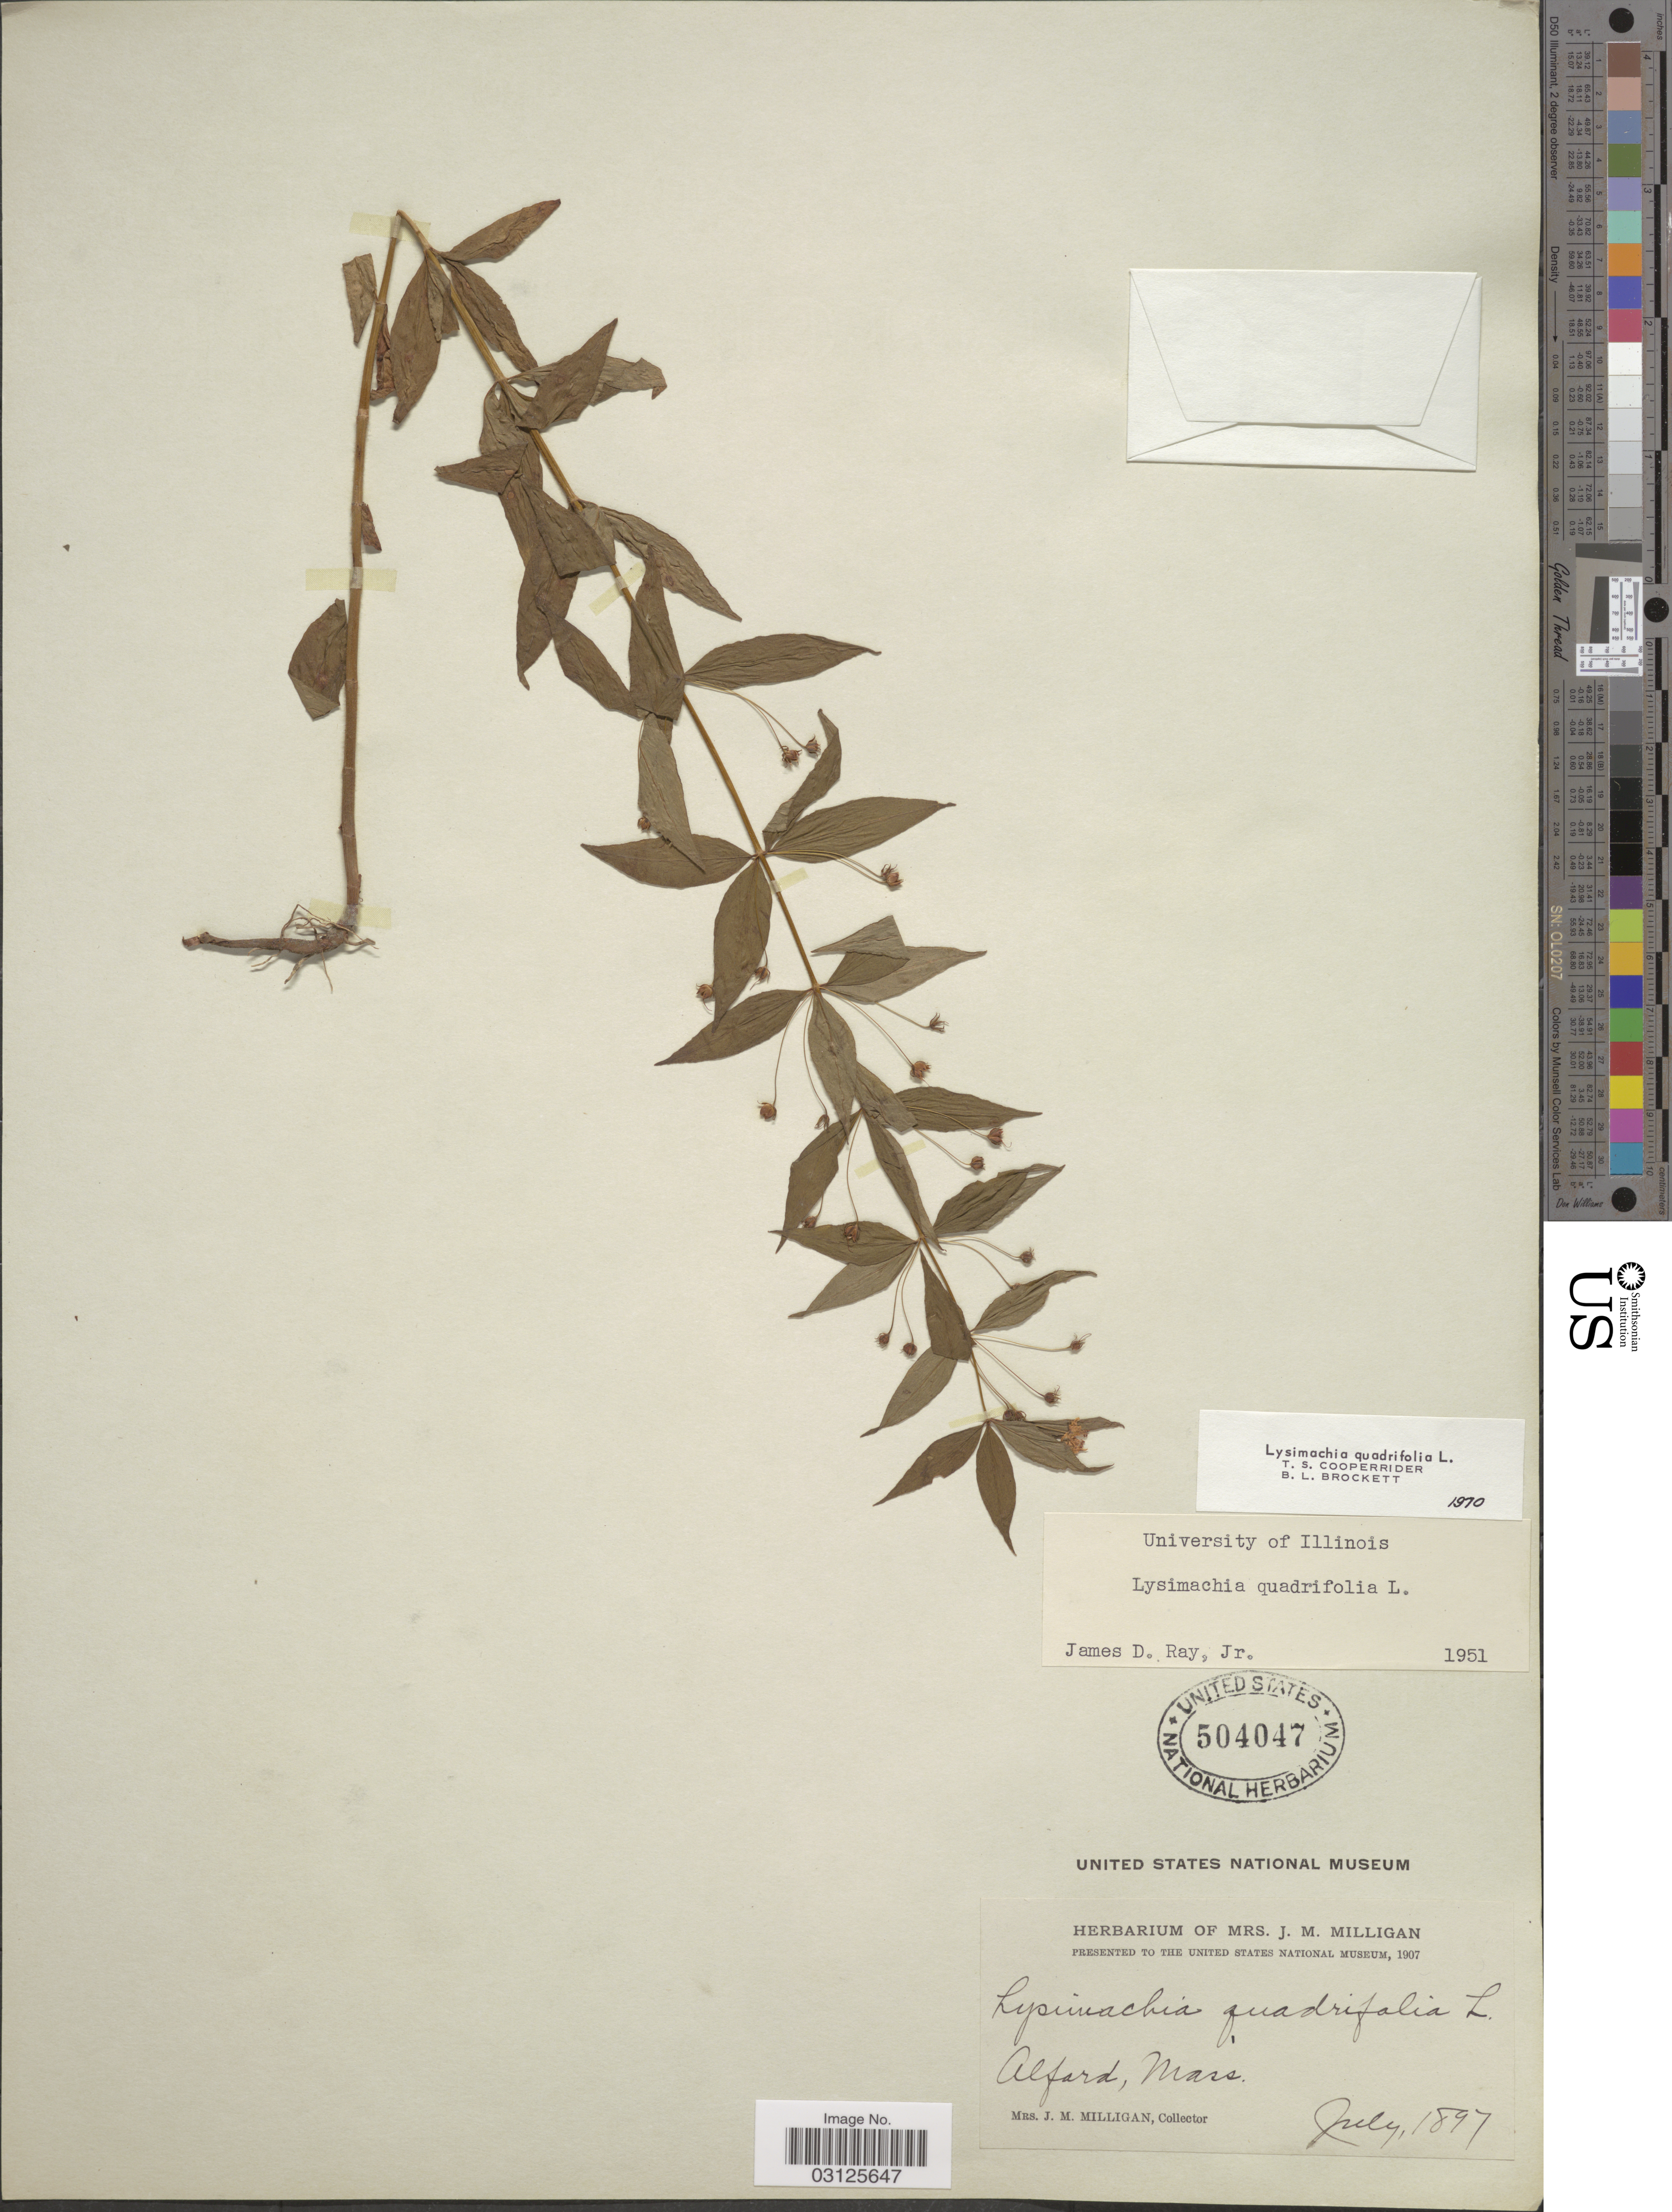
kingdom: Plantae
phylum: Tracheophyta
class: Magnoliopsida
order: Ericales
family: Primulaceae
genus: Lysimachia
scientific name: Lysimachia quadrifolia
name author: L.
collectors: J. Milligan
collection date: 1897-07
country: United States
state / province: Massachusetts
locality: Alfard.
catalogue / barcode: US 504047